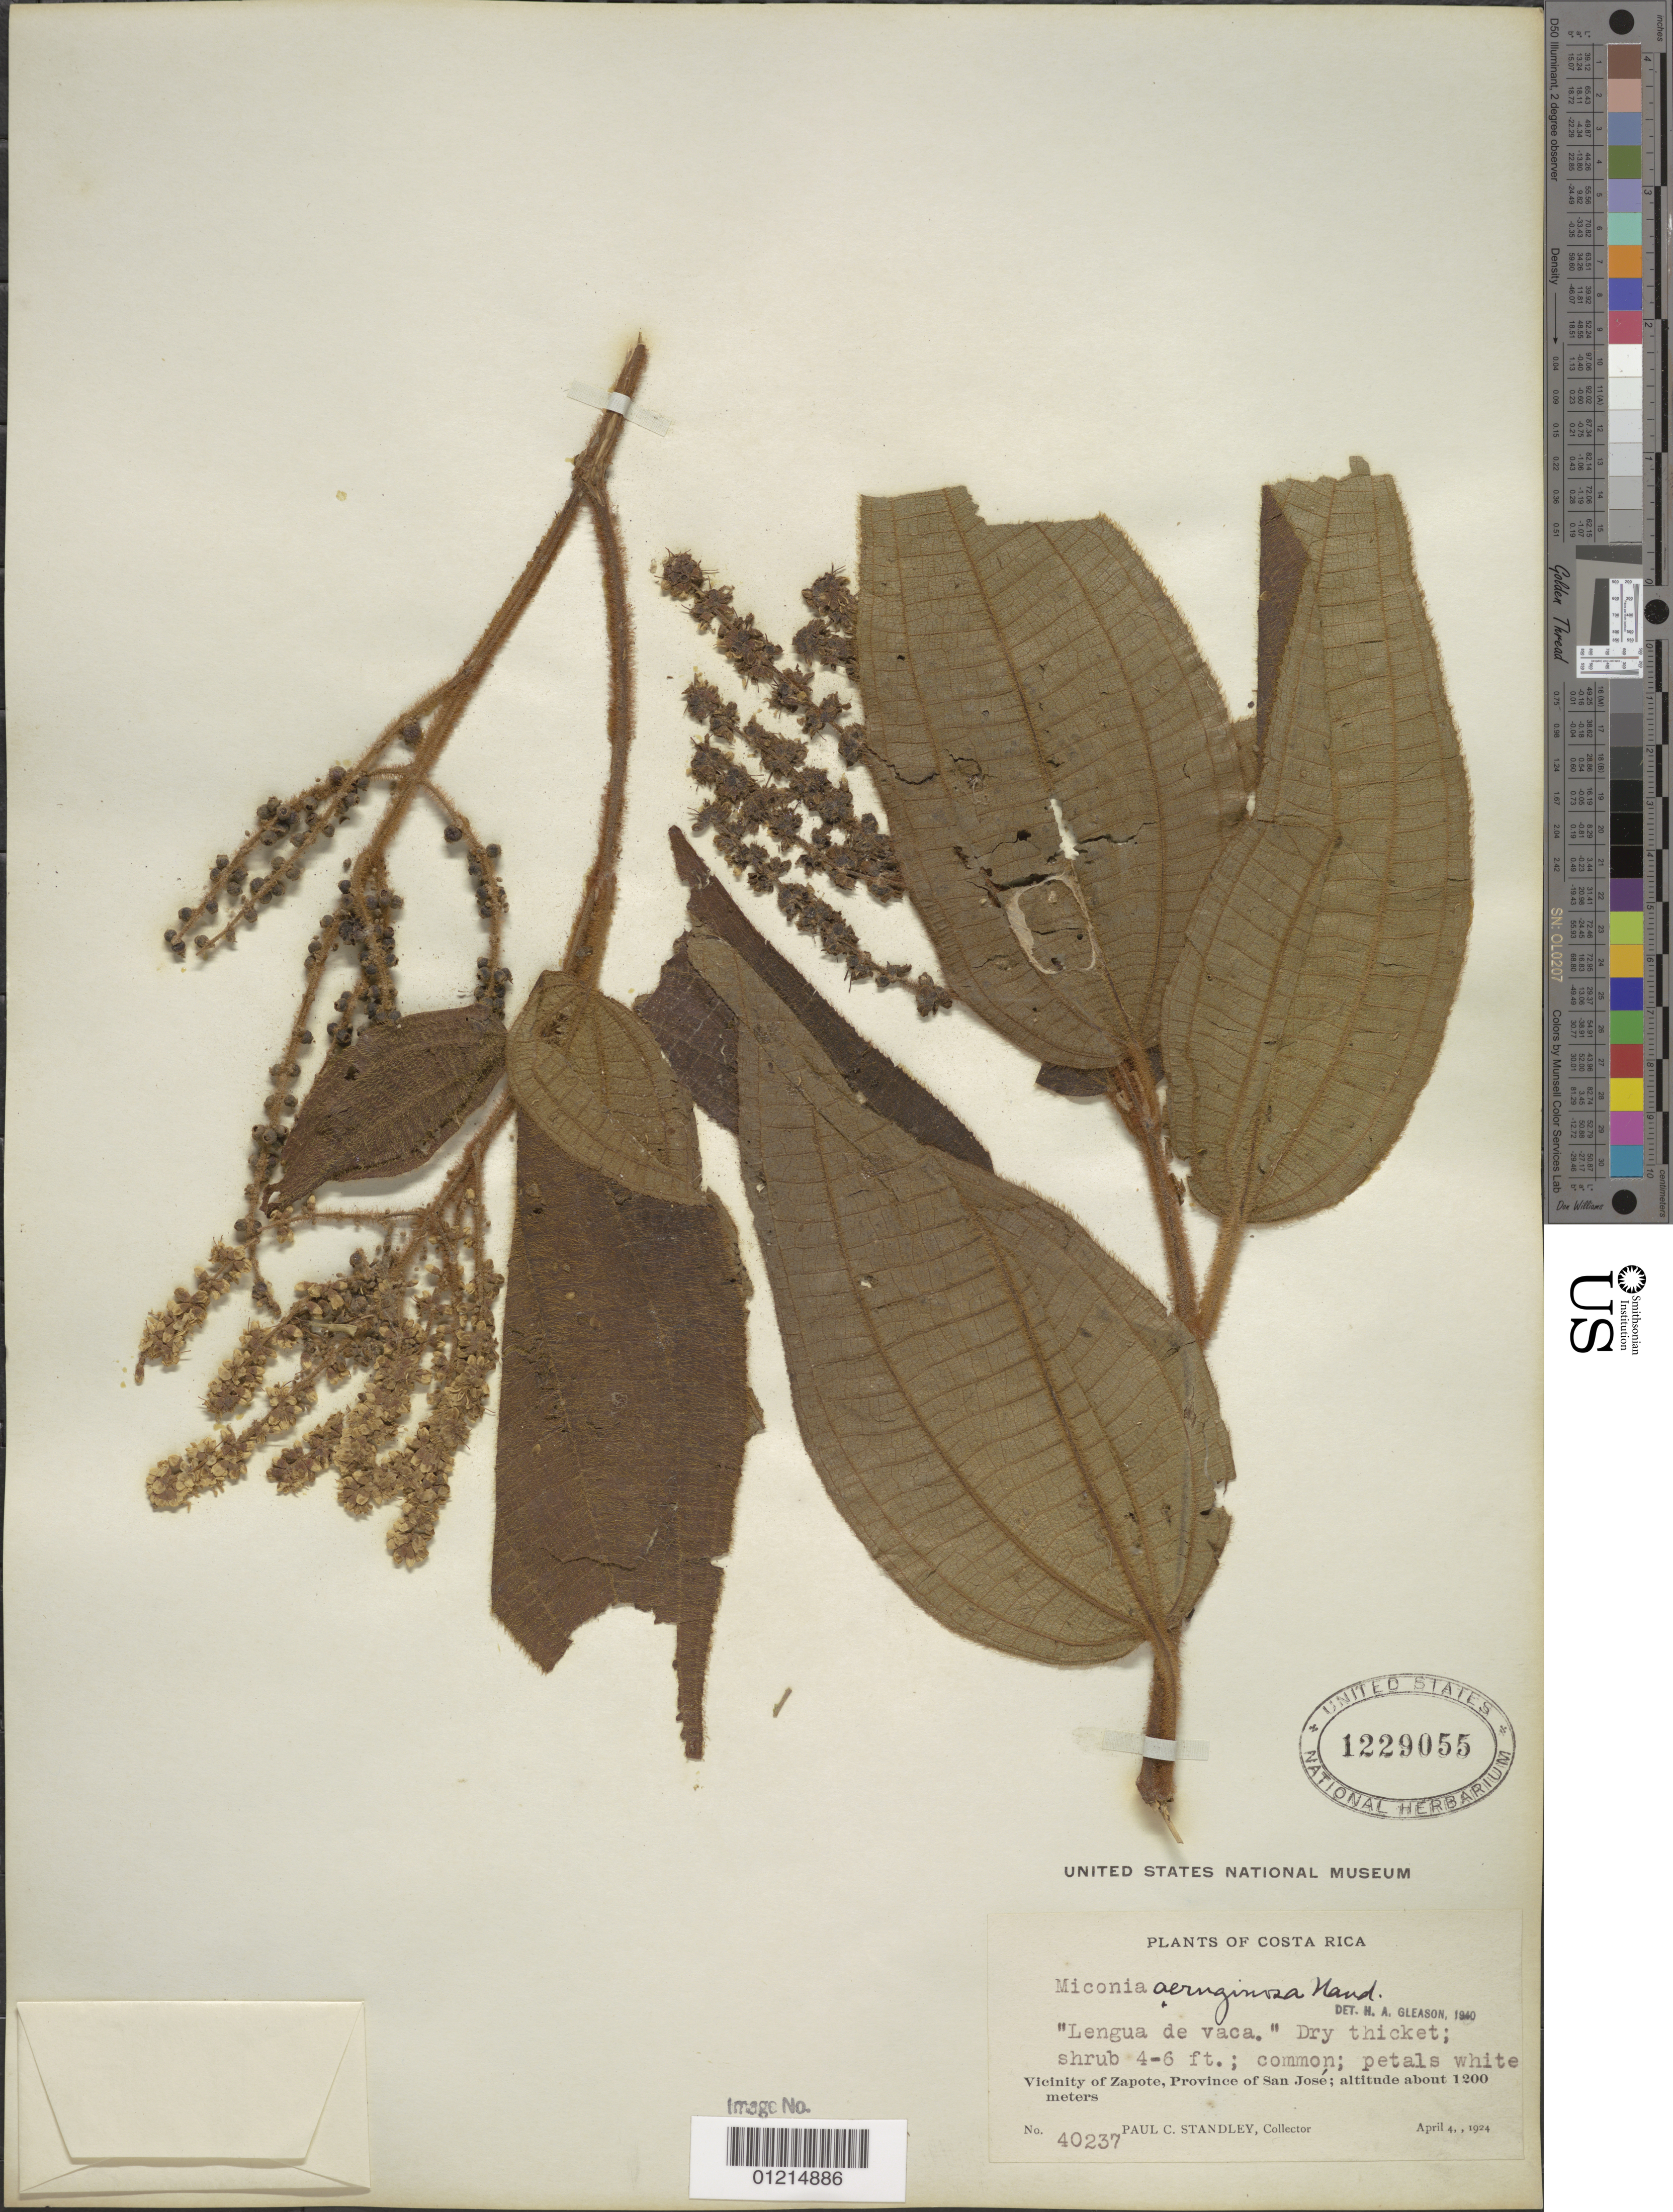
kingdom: Plantae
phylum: Tracheophyta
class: Magnoliopsida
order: Myrtales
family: Melastomataceae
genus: Miconia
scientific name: Miconia aeruginosa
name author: Naudin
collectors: P. C. Standley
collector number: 40237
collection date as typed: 04 Apr 1924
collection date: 1924-04-04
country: Costa Rica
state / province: San José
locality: Zapote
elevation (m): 1200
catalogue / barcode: US 1229055